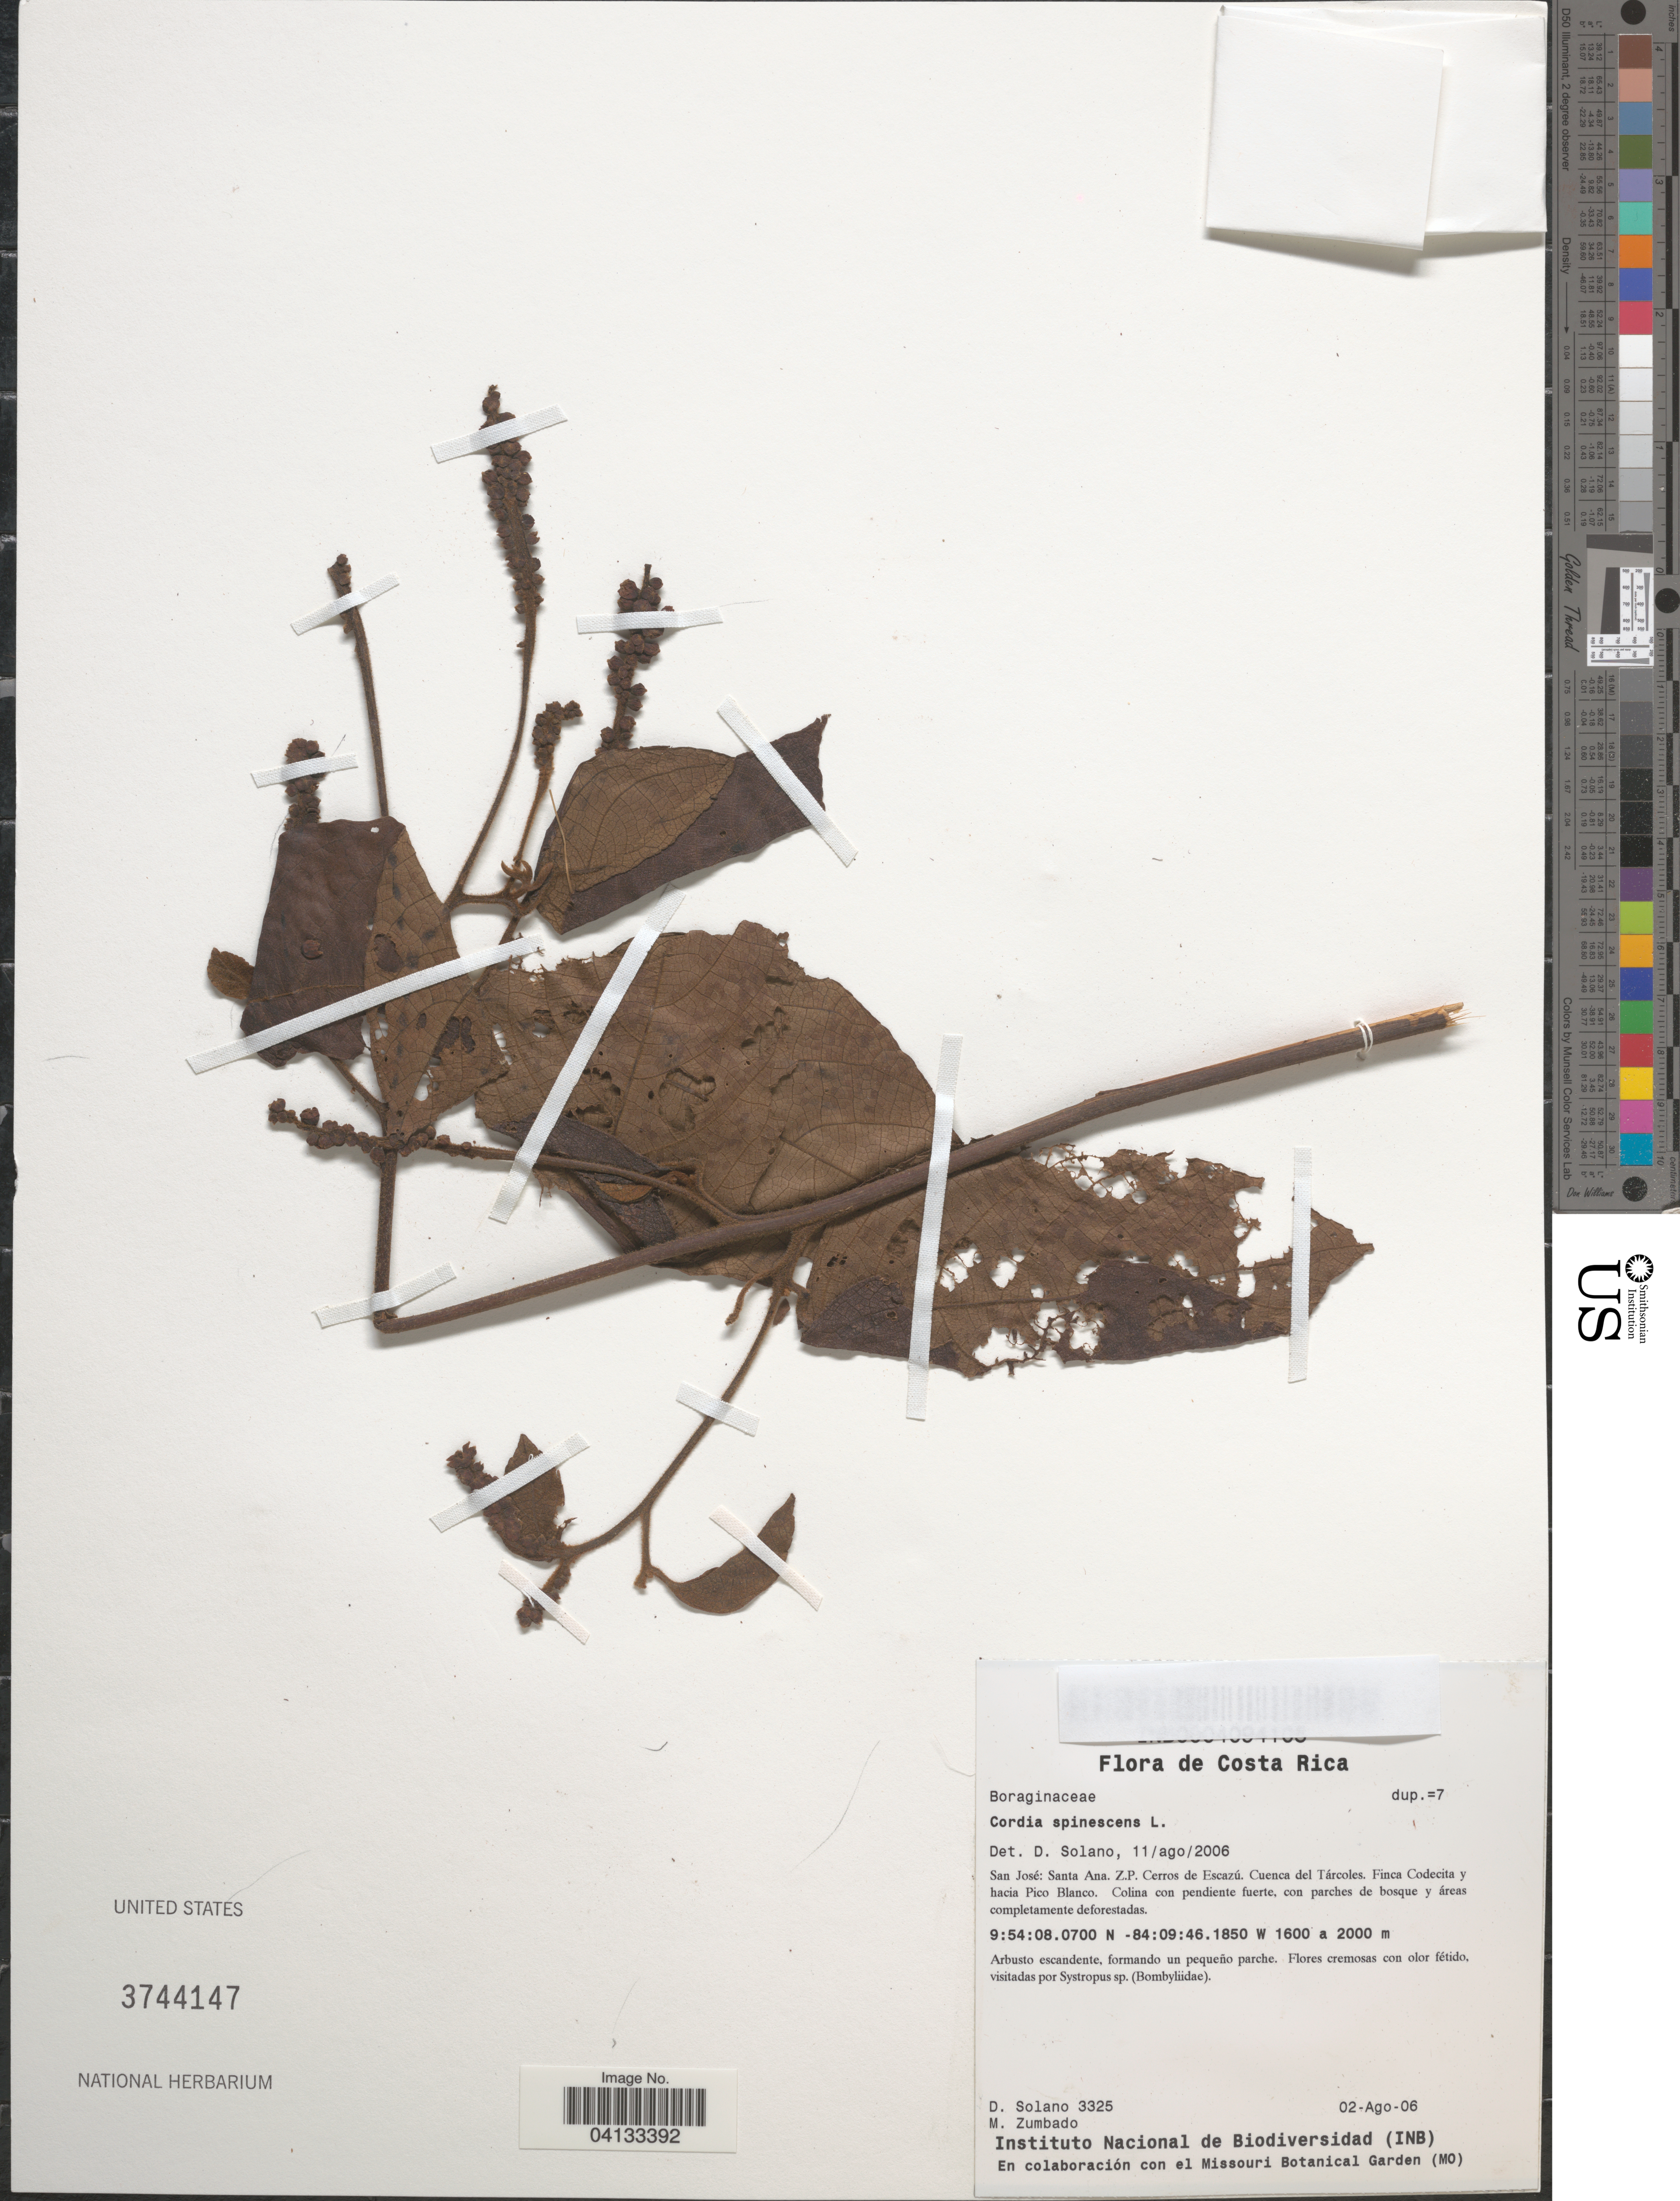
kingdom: Plantae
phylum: Tracheophyta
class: Magnoliopsida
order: Boraginales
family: Cordiaceae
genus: Cordia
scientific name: Cordia spinescens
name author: L.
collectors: D. Solano & M. Zumbado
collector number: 3325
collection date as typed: Transcribed d/m/y: 2/8/6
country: Costa Rica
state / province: San José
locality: Santa Ana. Z.P. Cerros de Escazú. Cuenca del Tárcoles. Finca Codecita y hacia Pico Blanco.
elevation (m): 1600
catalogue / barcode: US 3744147